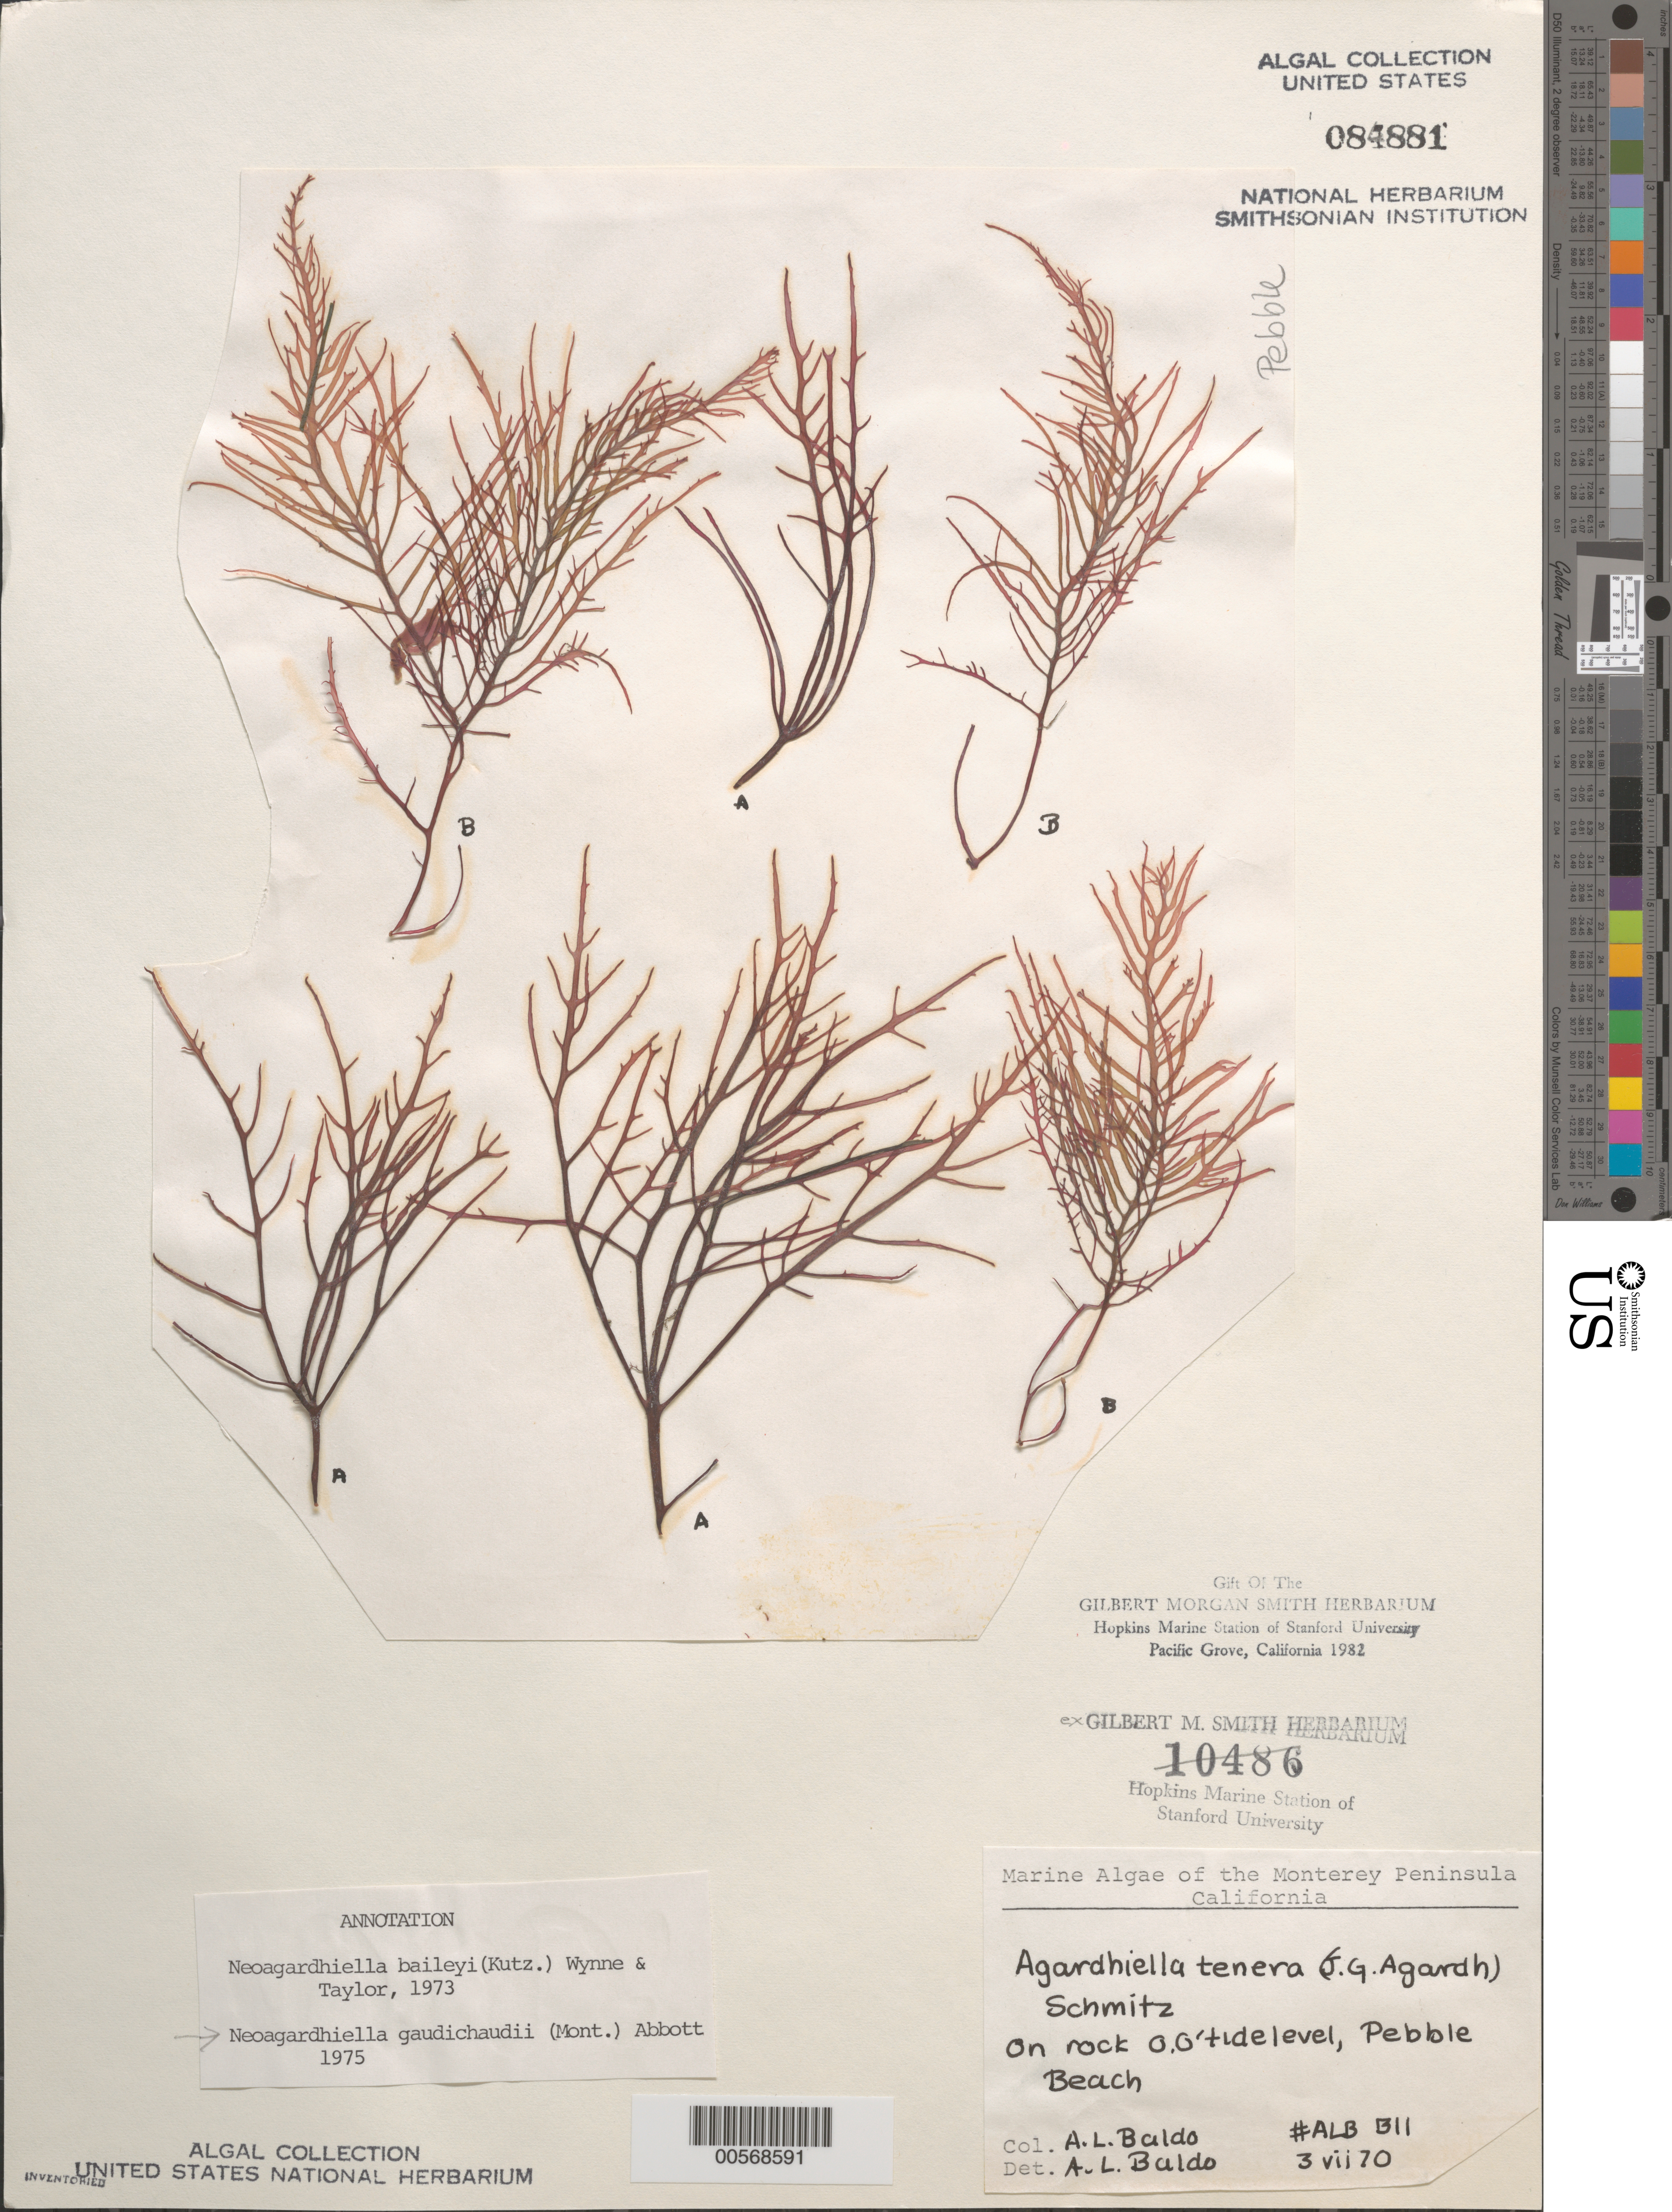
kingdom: Plantae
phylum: Rhodophyta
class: Florideophyceae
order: Gigartinales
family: Solieriaceae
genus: Sarcodiotheca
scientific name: Sarcodiotheca gaudichaudii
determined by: Algae name updating Project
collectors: A. Baldo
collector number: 311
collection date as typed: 03 Jul 1970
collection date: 1970-07-03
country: United States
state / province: California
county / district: Monterey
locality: Pebble Beach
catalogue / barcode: US 84881